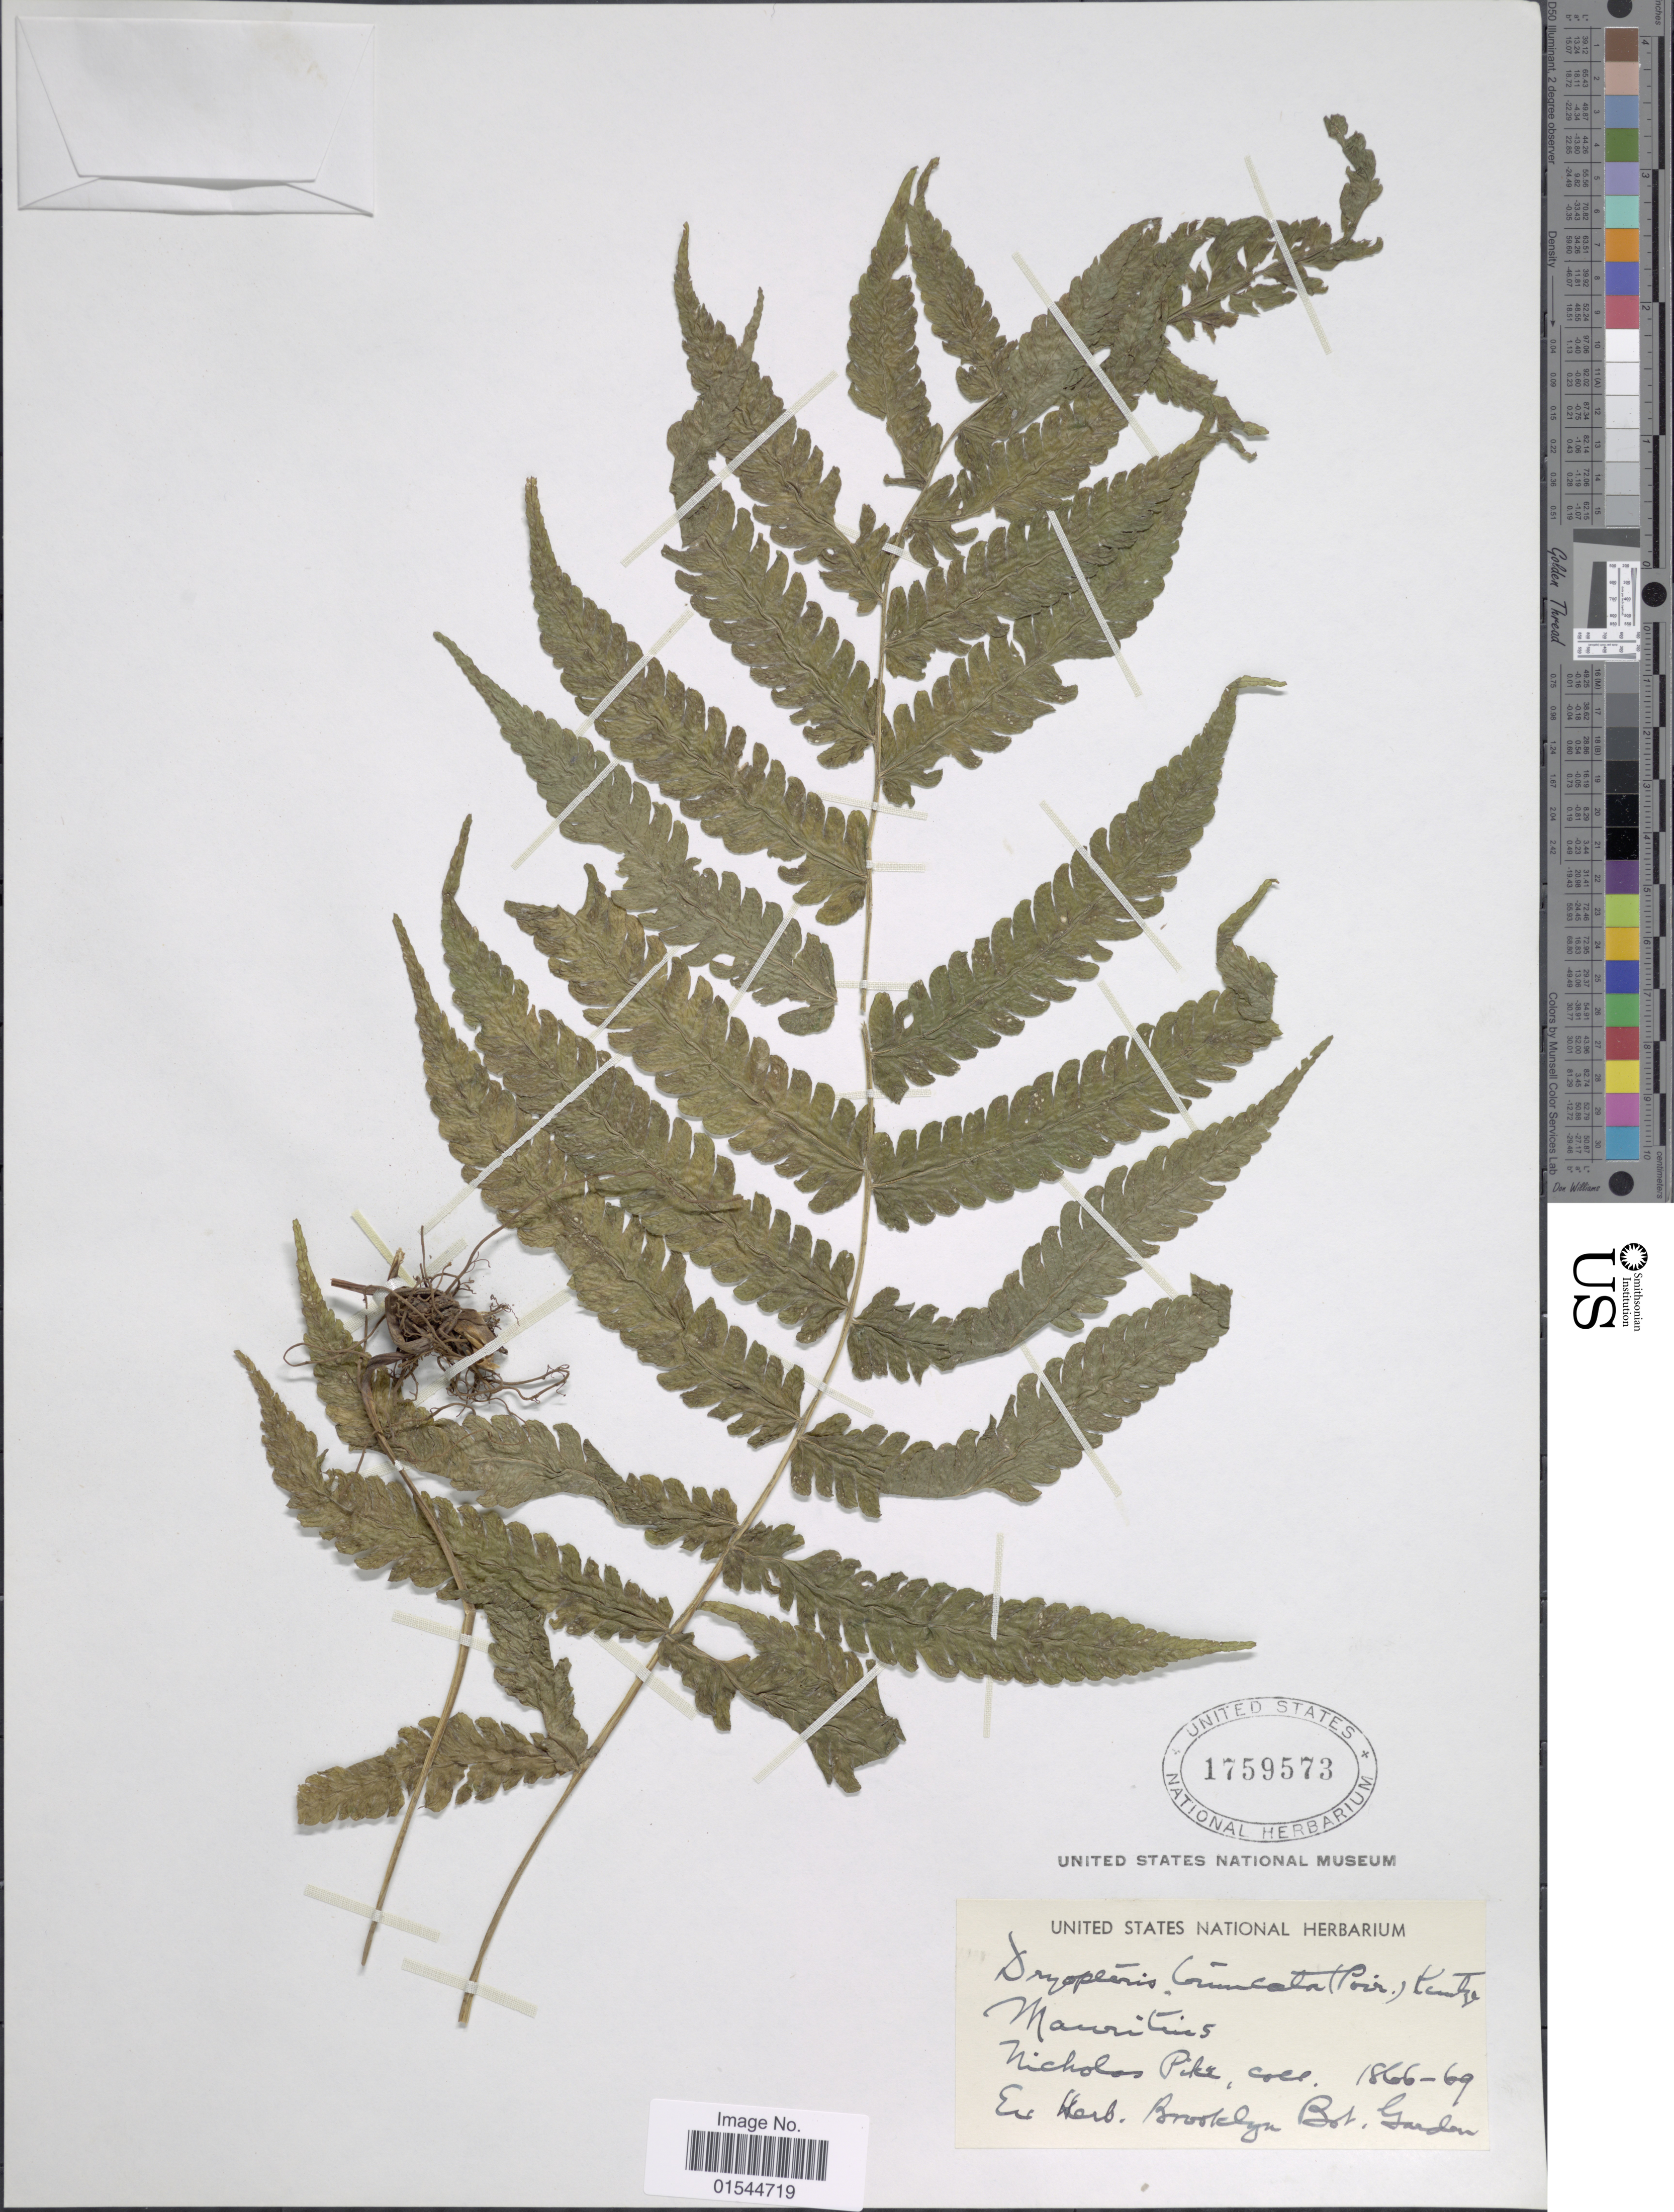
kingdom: Plantae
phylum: Tracheophyta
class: Polypodiopsida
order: Polypodiales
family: Thelypteridaceae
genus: Pneumatopteris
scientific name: Pneumatopteris truncata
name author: (Poir.) Holttum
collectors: N. Pike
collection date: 1866/1869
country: Mauritius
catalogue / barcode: US 1759573